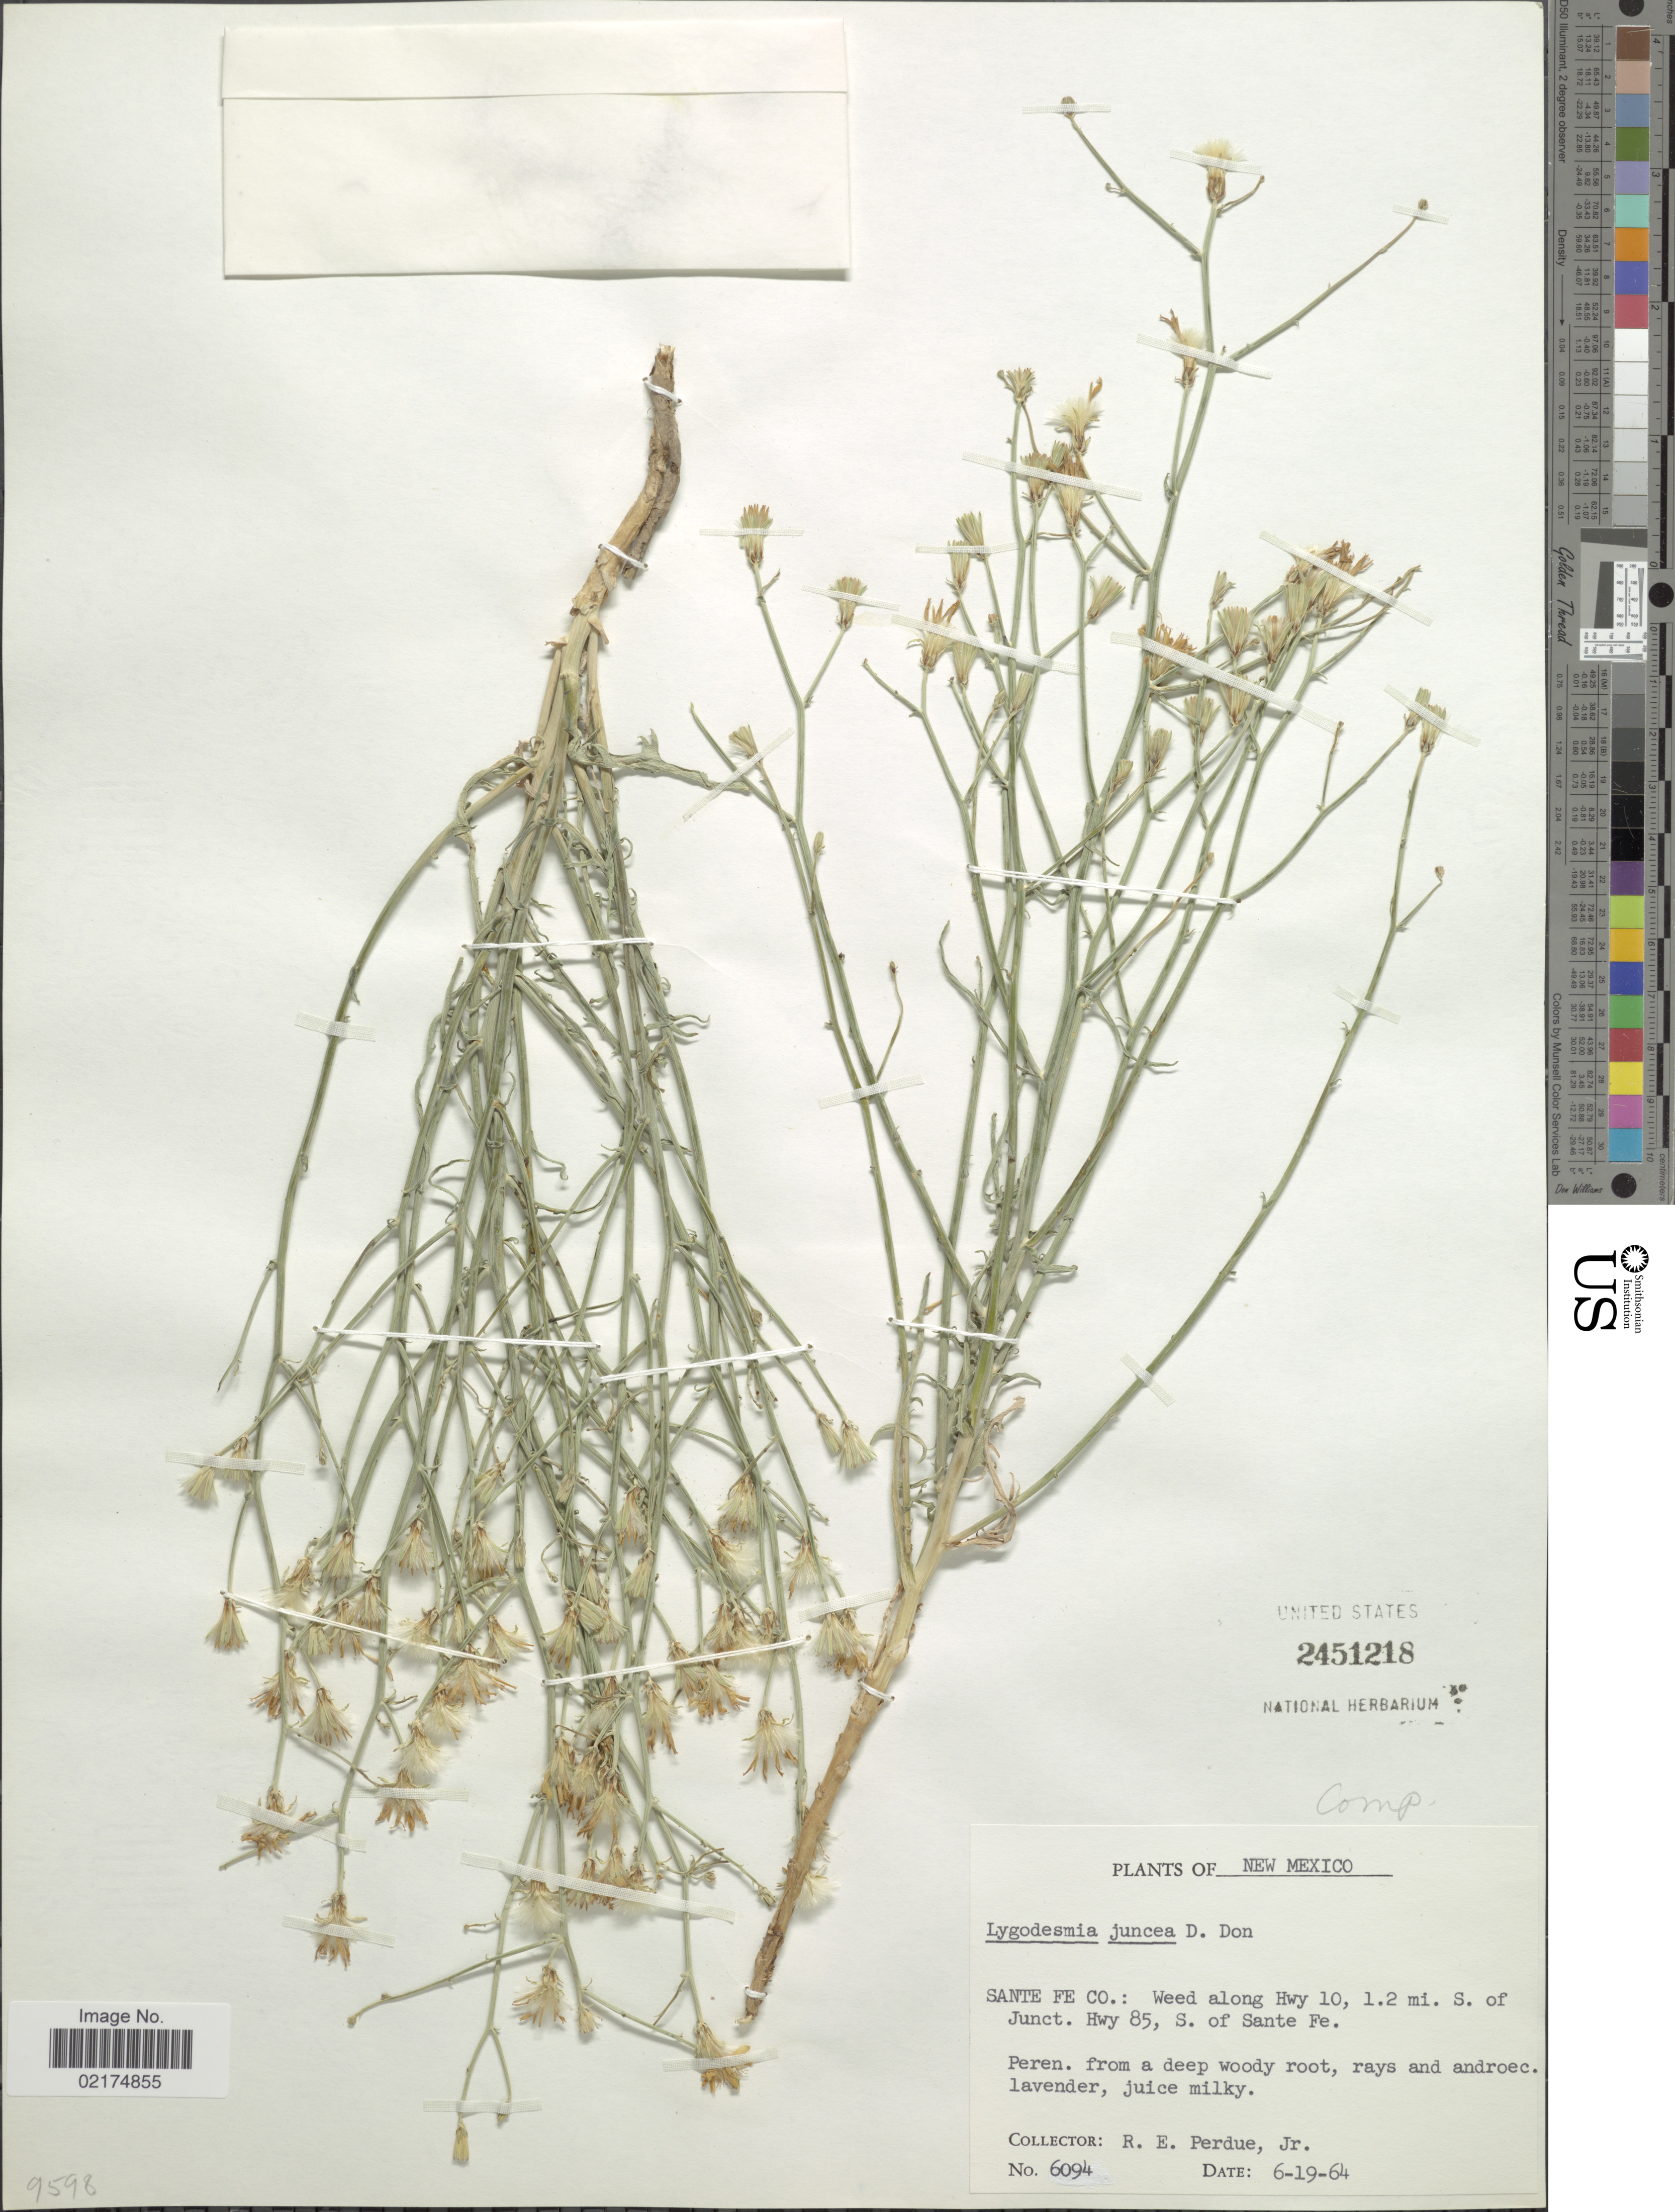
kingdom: Plantae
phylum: Tracheophyta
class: Magnoliopsida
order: Asterales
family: Asteraceae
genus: Lygodesmia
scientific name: Lygodesmia juncea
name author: D. Don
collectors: R. E. Perdue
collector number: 6094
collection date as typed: Transcribed d/m/y: 19/6/64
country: United States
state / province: New Mexico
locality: Santa Fe Co.: Weed along Hwy 10, 1.2 mi. S. of Junct. Hwy 85, S. of Santa Fe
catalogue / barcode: US 2451218